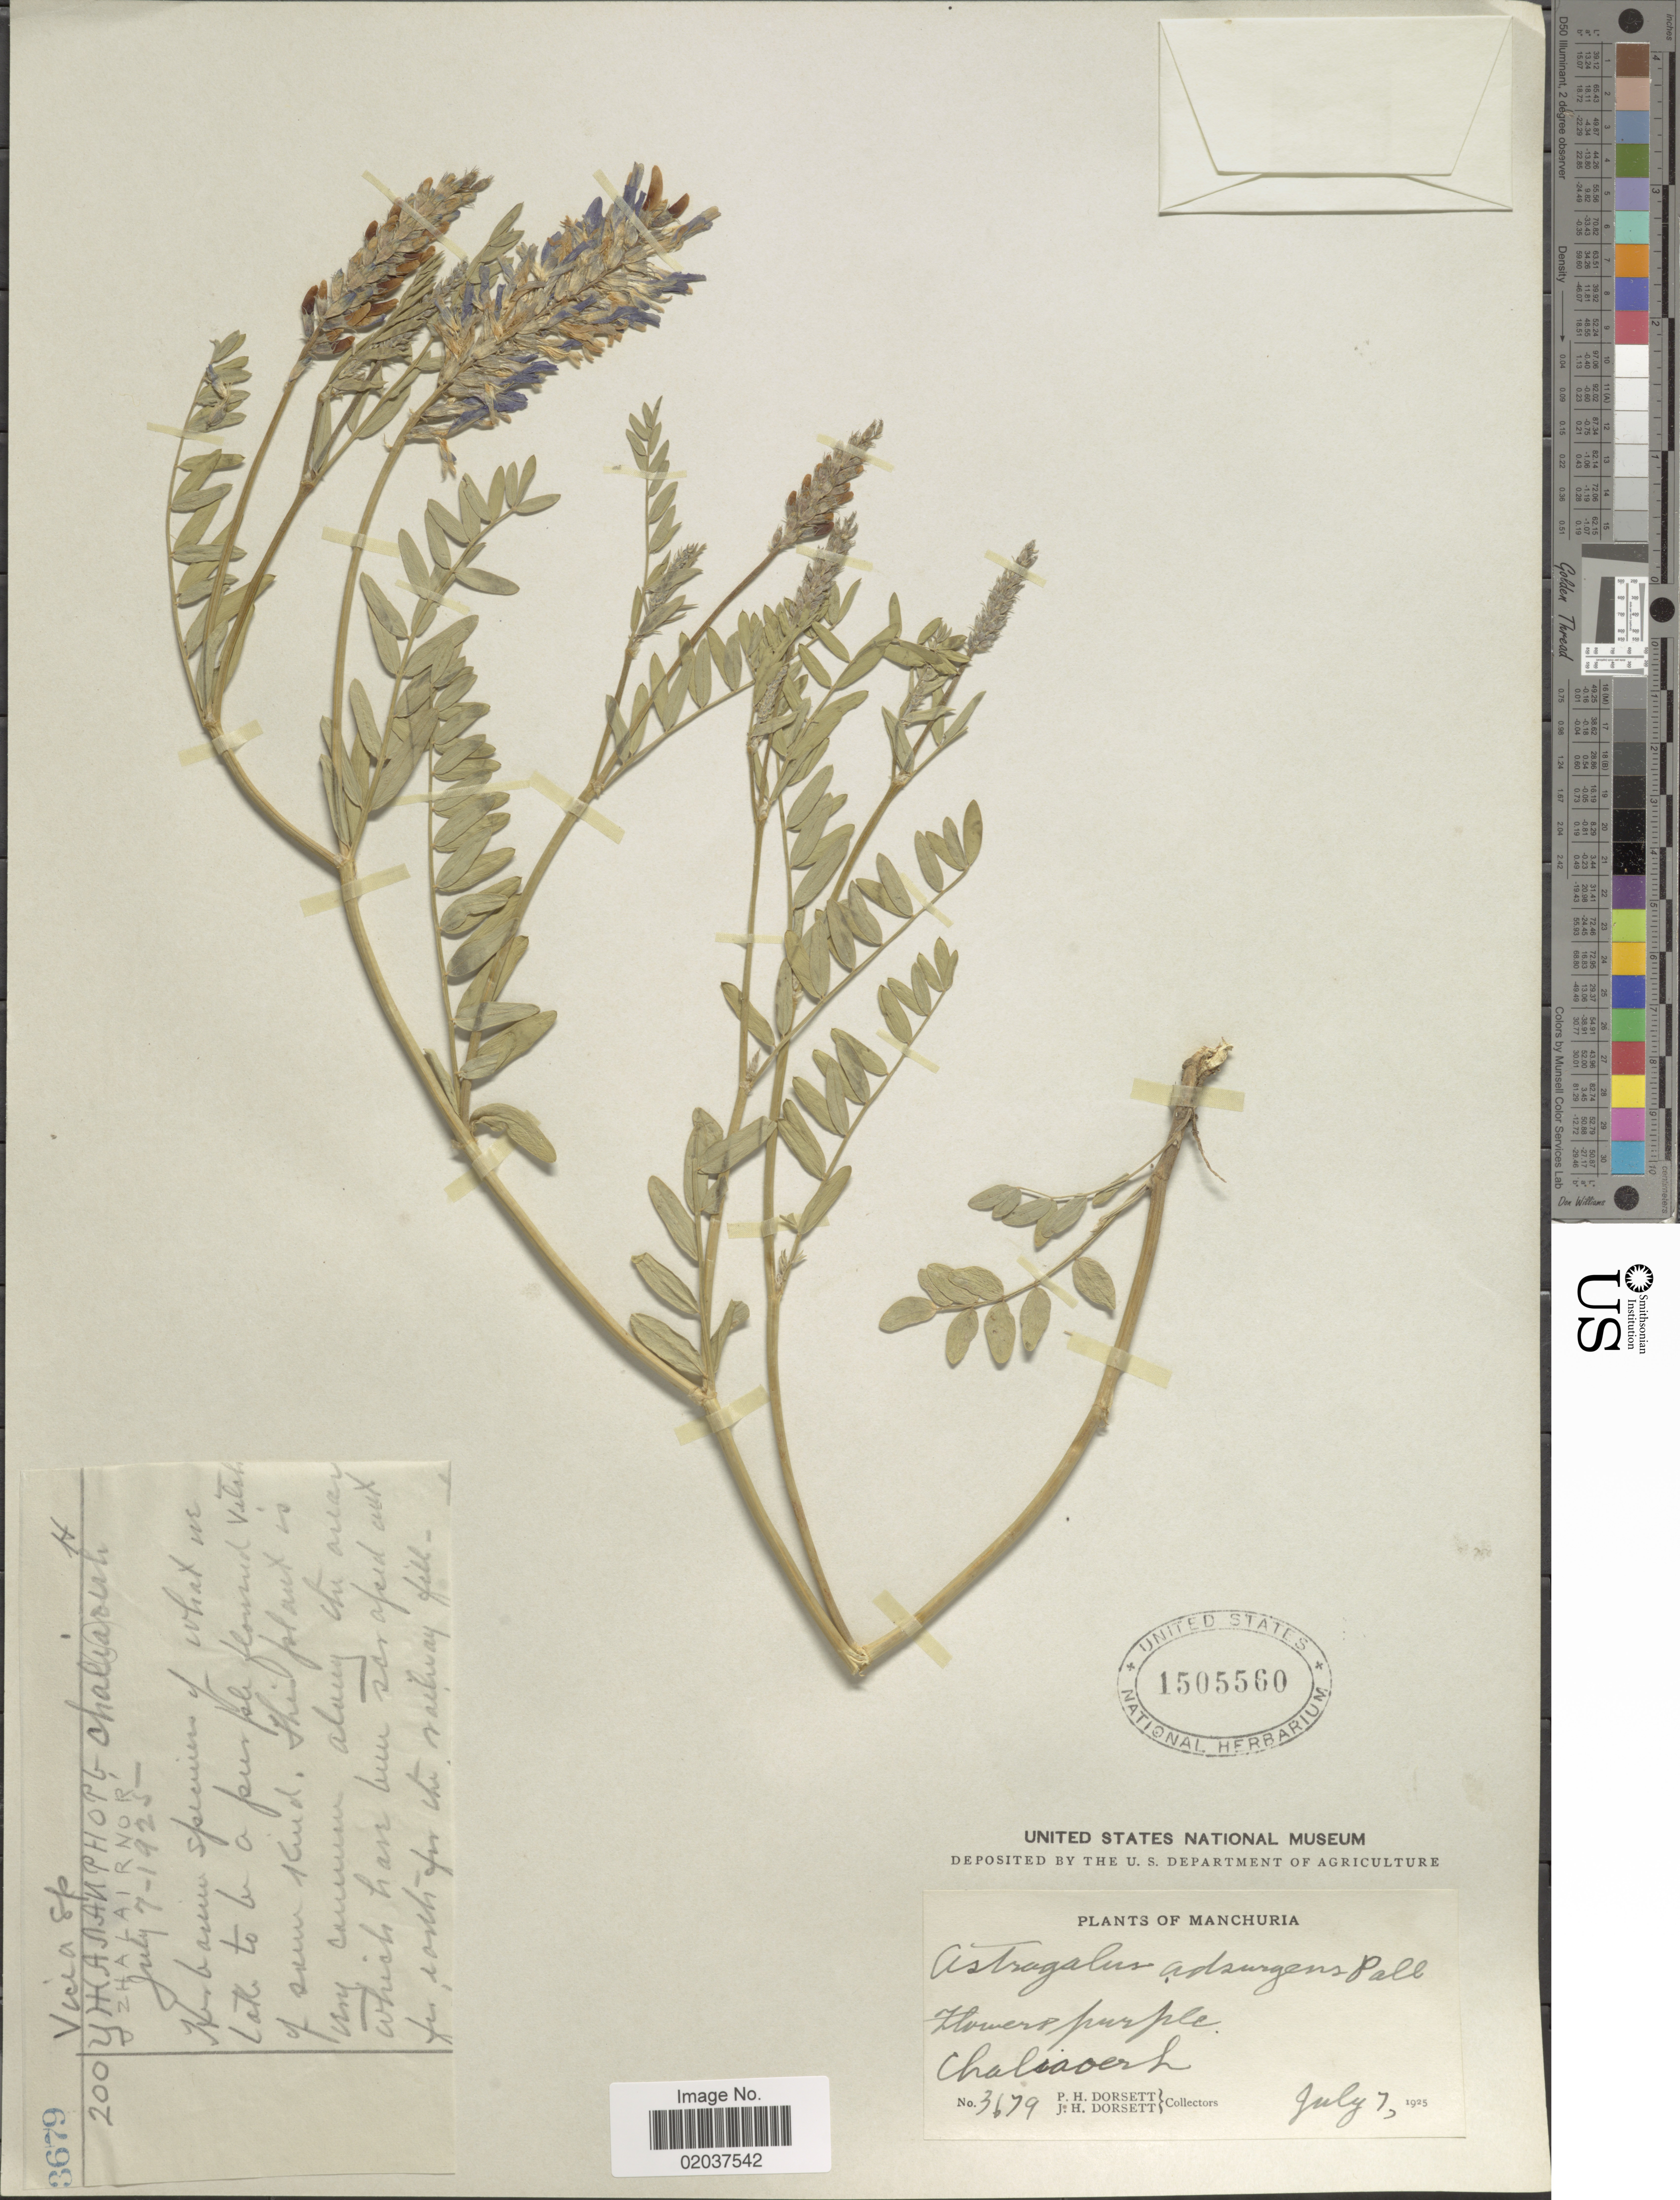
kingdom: Plantae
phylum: Tracheophyta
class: Magnoliopsida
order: Fabales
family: Fabaceae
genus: Astragalus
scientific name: Astragalus adsurgens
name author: Pall.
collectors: P. H. Dorsett & W. J. Morse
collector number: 3679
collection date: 1925-07-07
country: China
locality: Manchuria, Chalsaoerl [interpreted]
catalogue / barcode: US 1505560